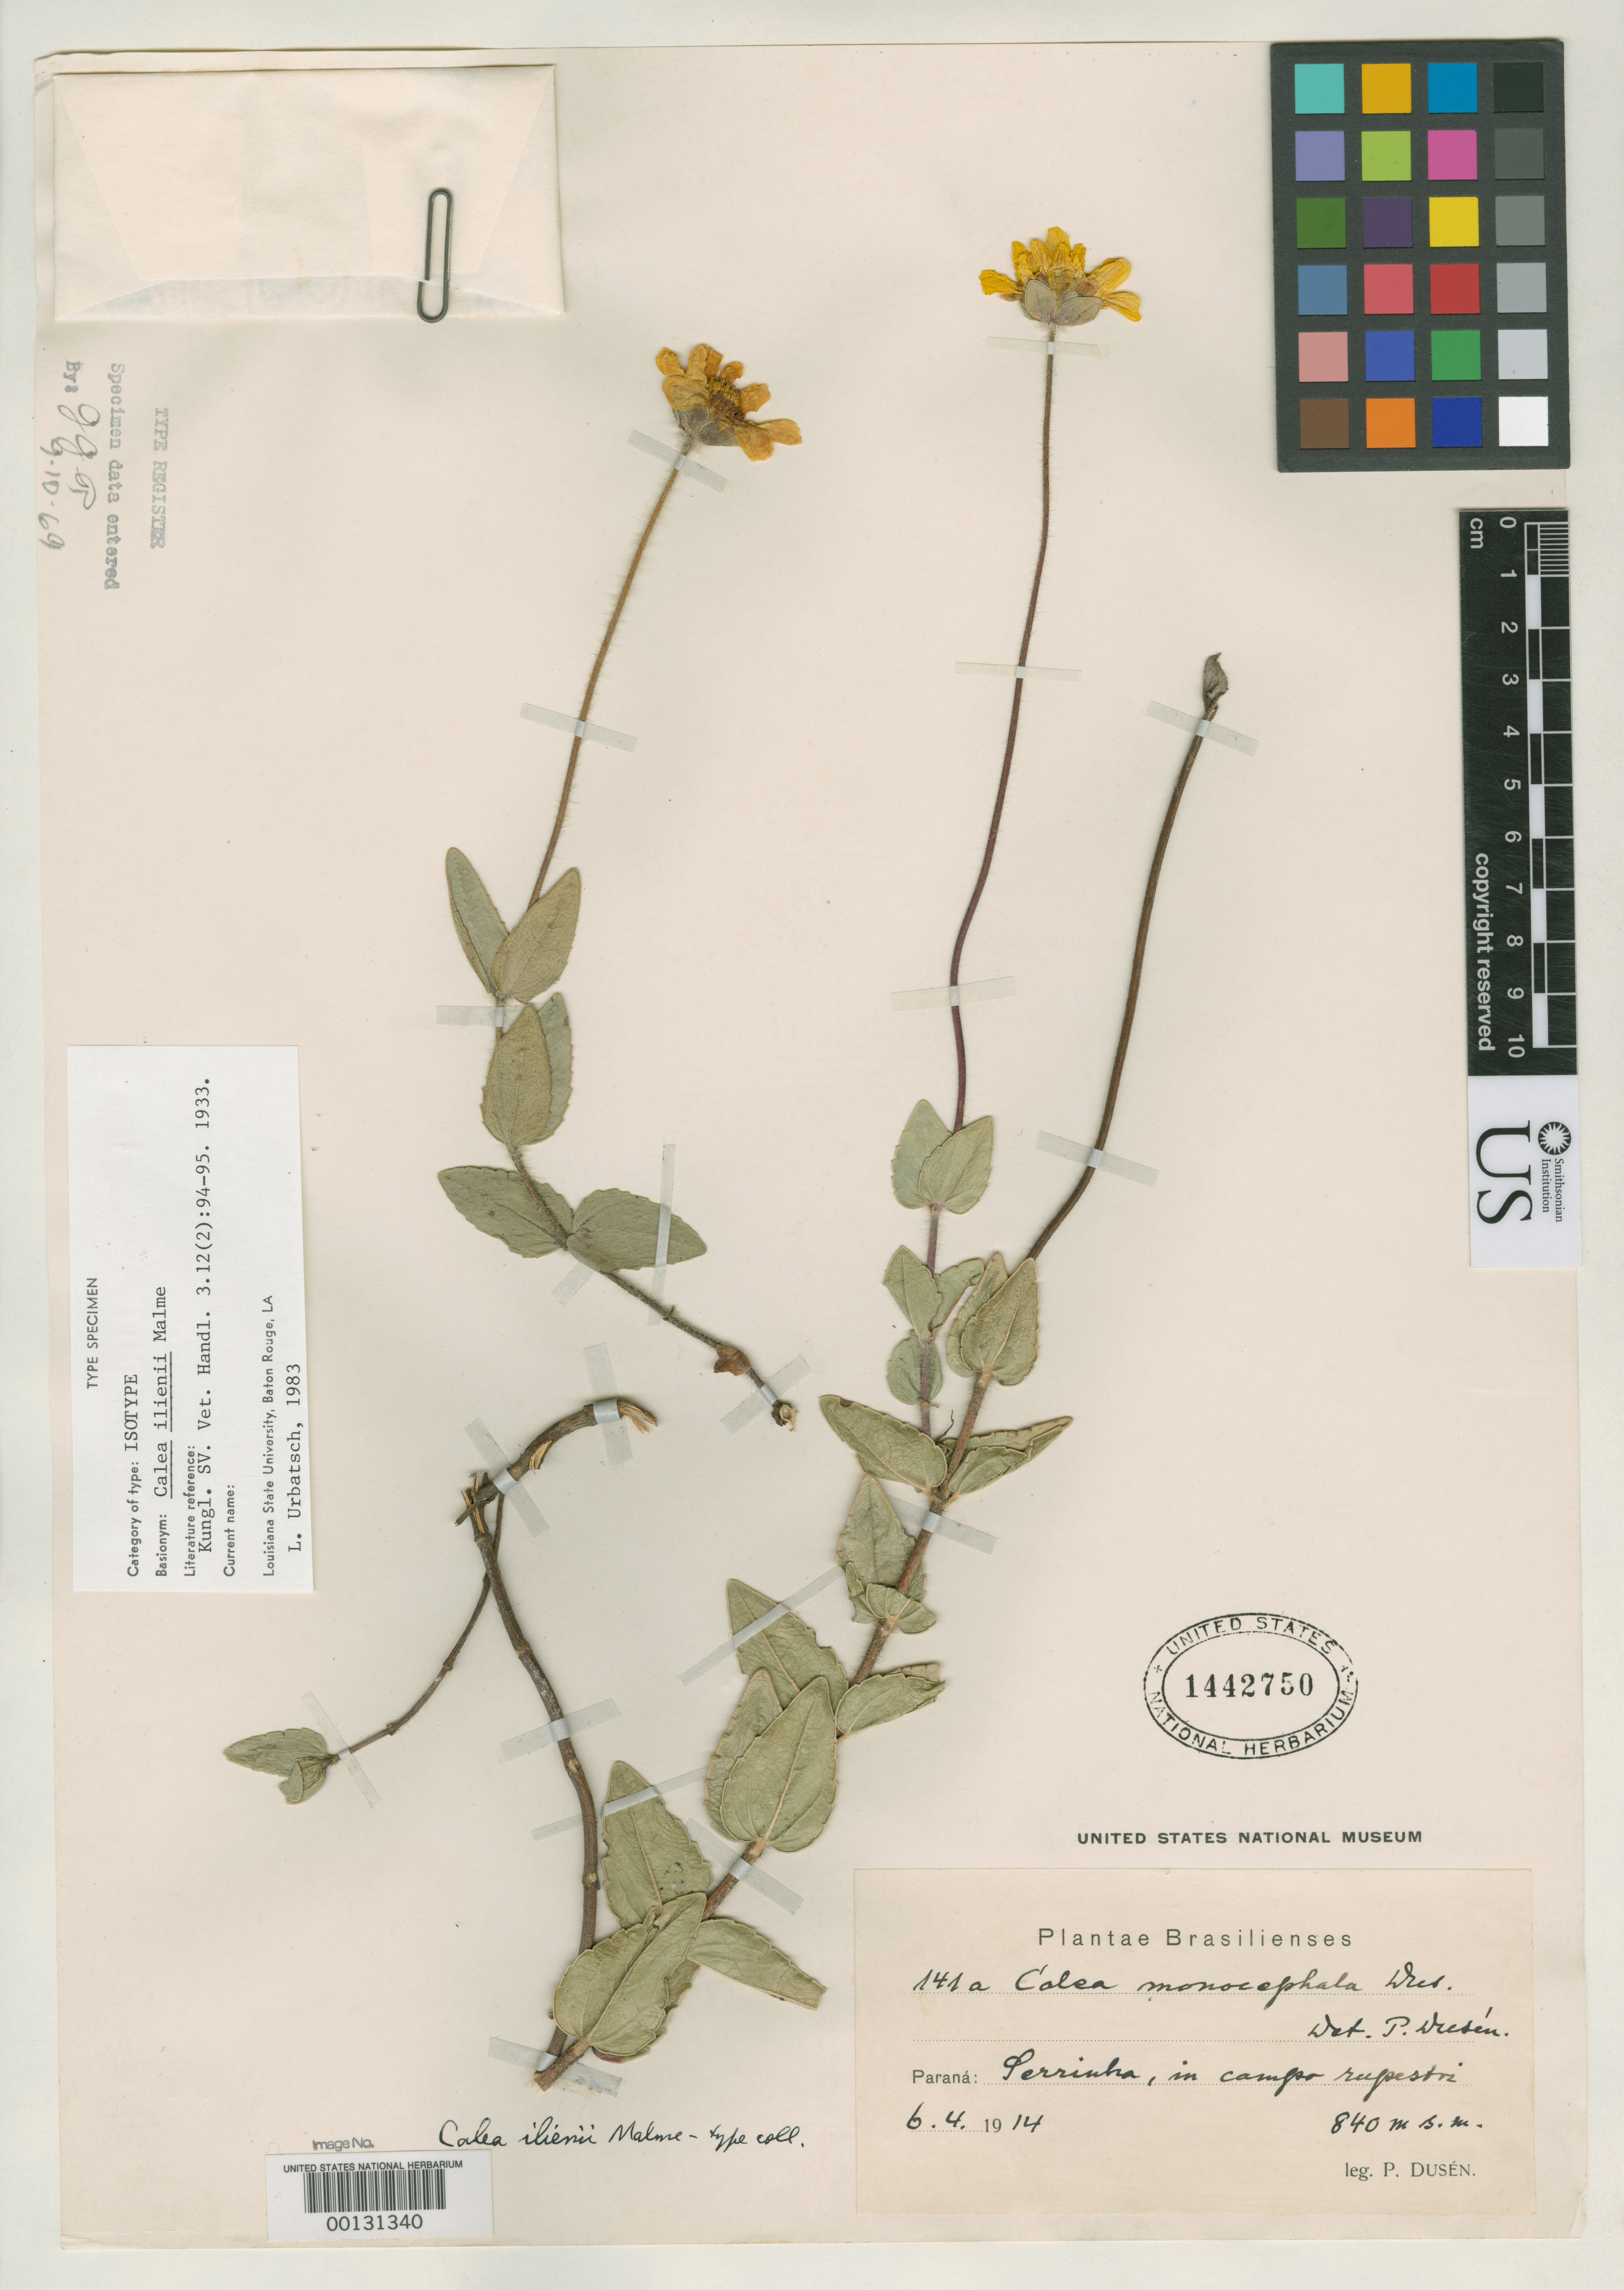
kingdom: Plantae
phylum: Tracheophyta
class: Magnoliopsida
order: Asterales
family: Asteraceae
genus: Calea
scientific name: Calea ilienii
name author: Malme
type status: Isotype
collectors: P. Dusén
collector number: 141 a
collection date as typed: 06 Apr 1914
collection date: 1914-04-06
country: Brazil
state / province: Paraná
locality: Serrinha.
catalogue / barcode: US 1442750